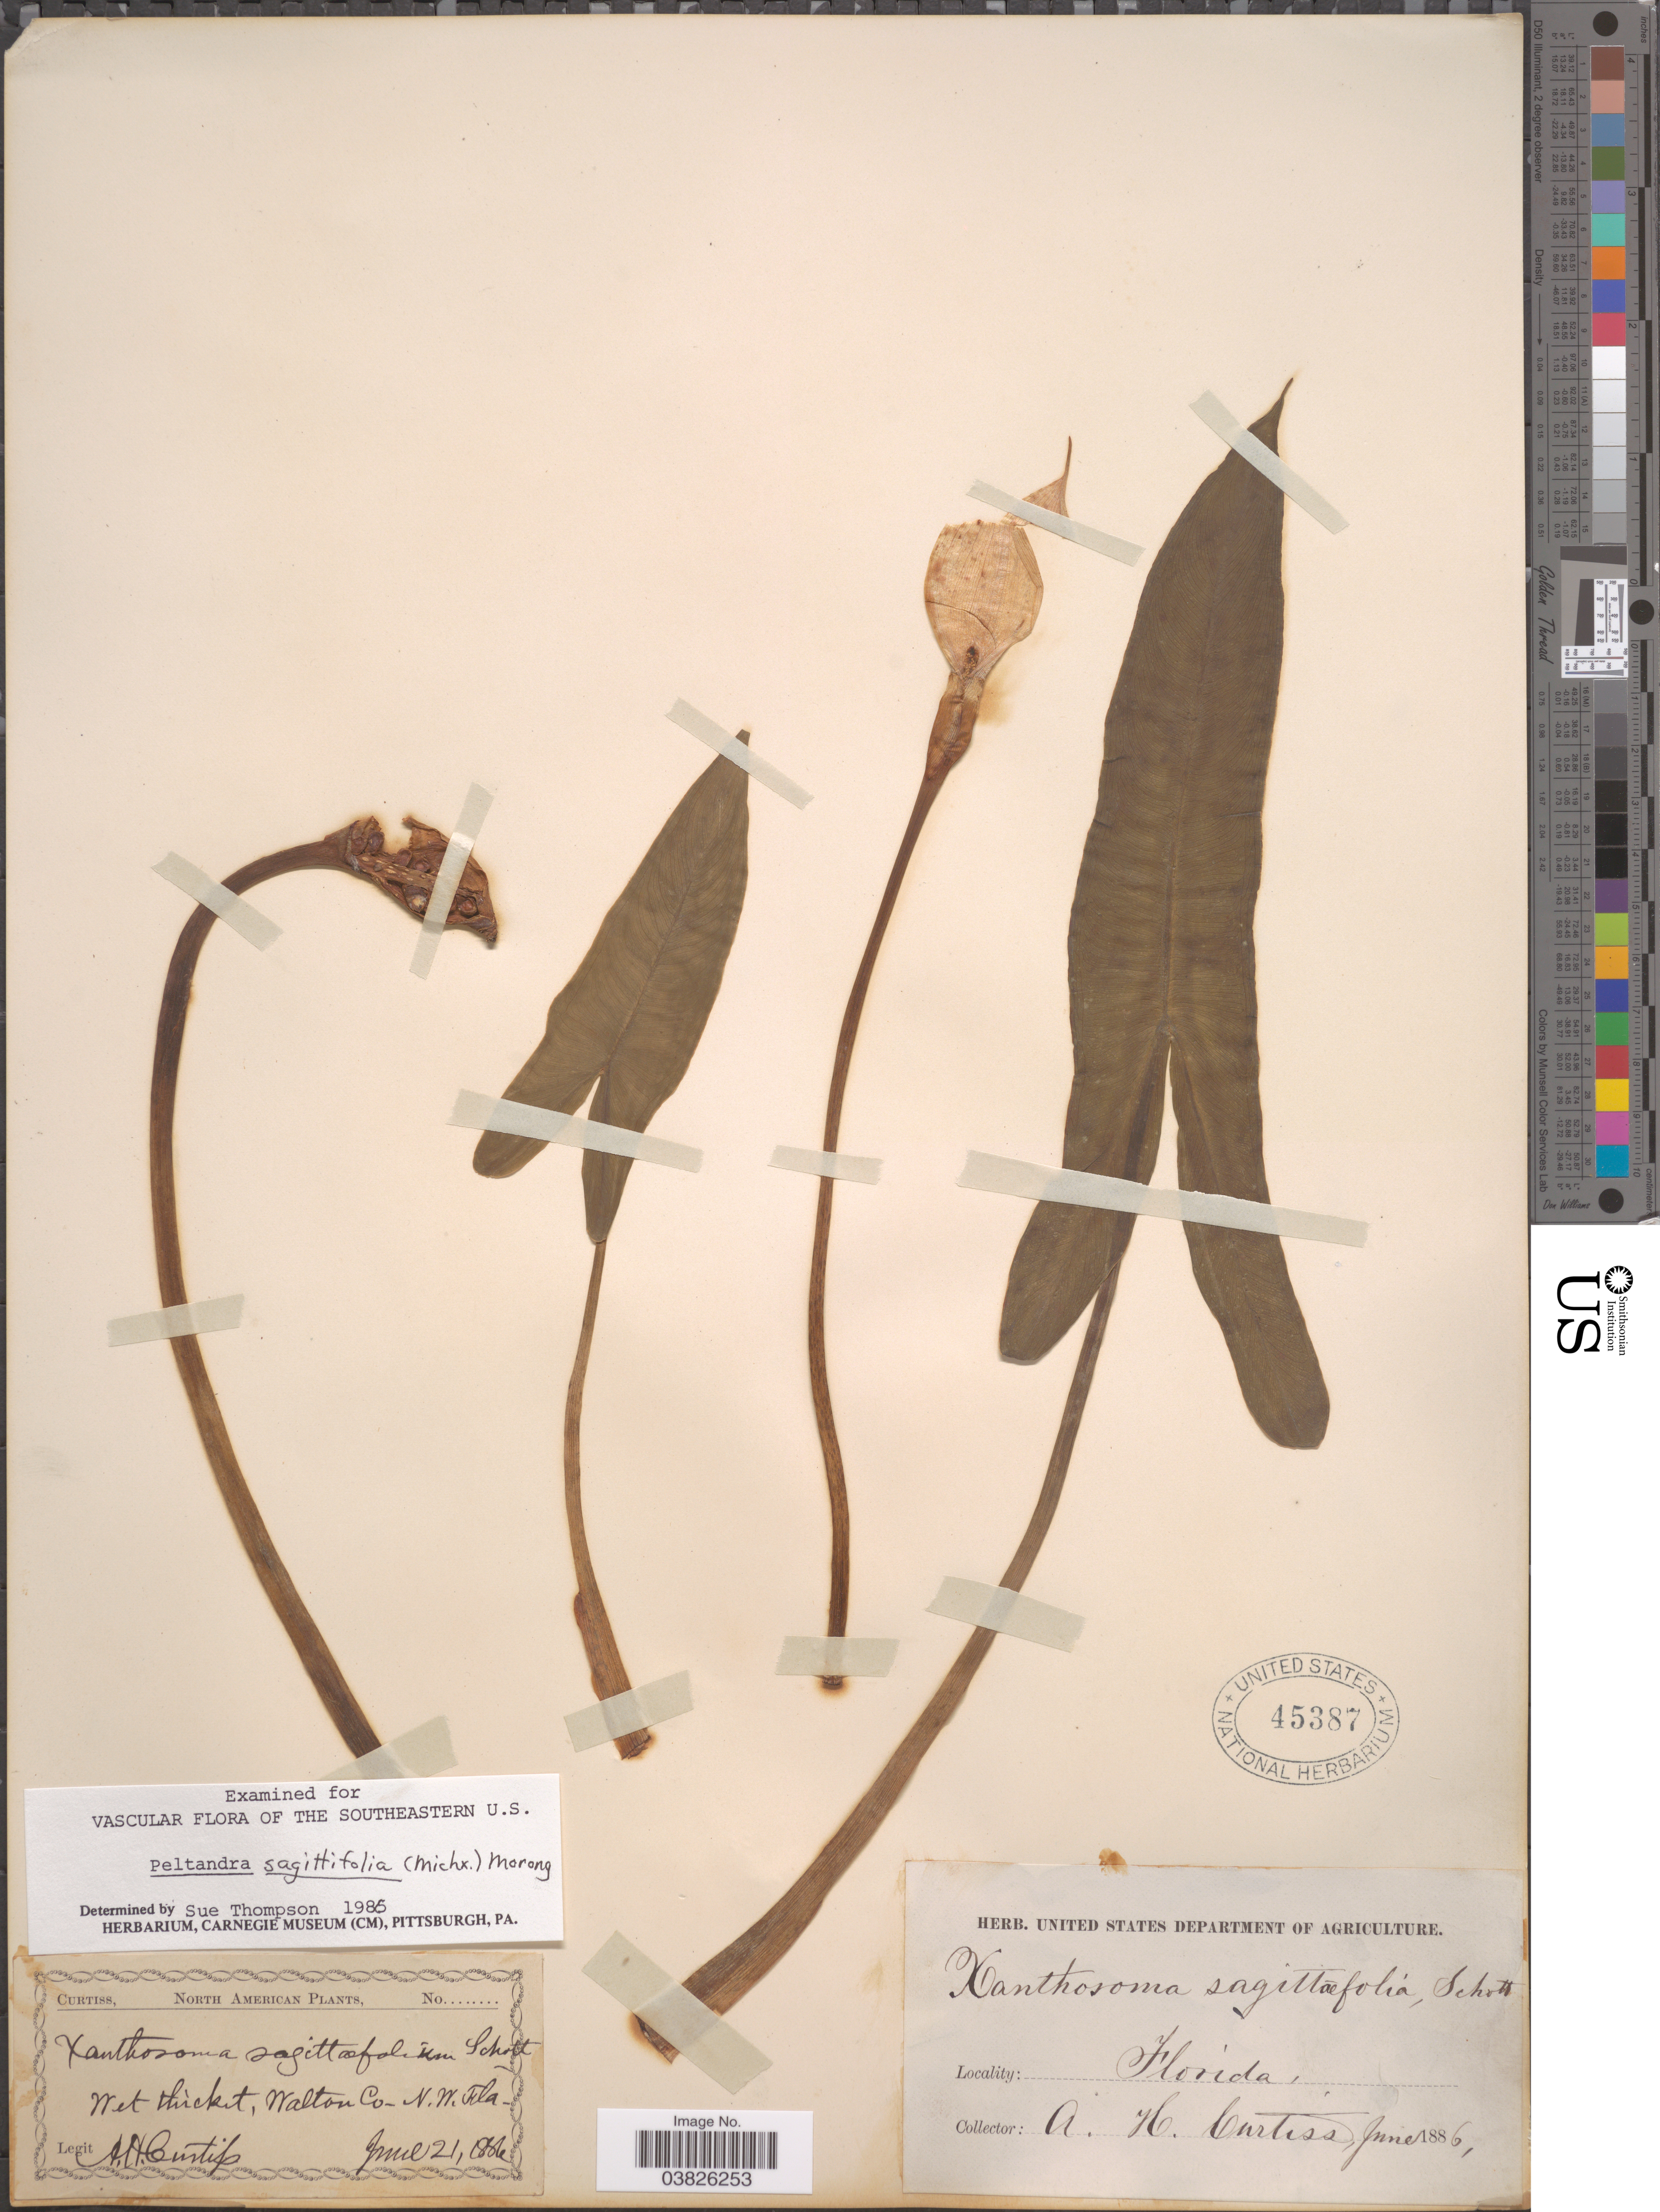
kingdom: Plantae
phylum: Tracheophyta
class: Liliopsida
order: Alismatales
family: Araceae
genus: Peltandra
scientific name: Peltandra sagittifolia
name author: (Michx.) Morong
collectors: A. H. Curtiss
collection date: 1886-06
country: United States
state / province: Florida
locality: Walton Co. N.W. Fla.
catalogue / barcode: US 45387